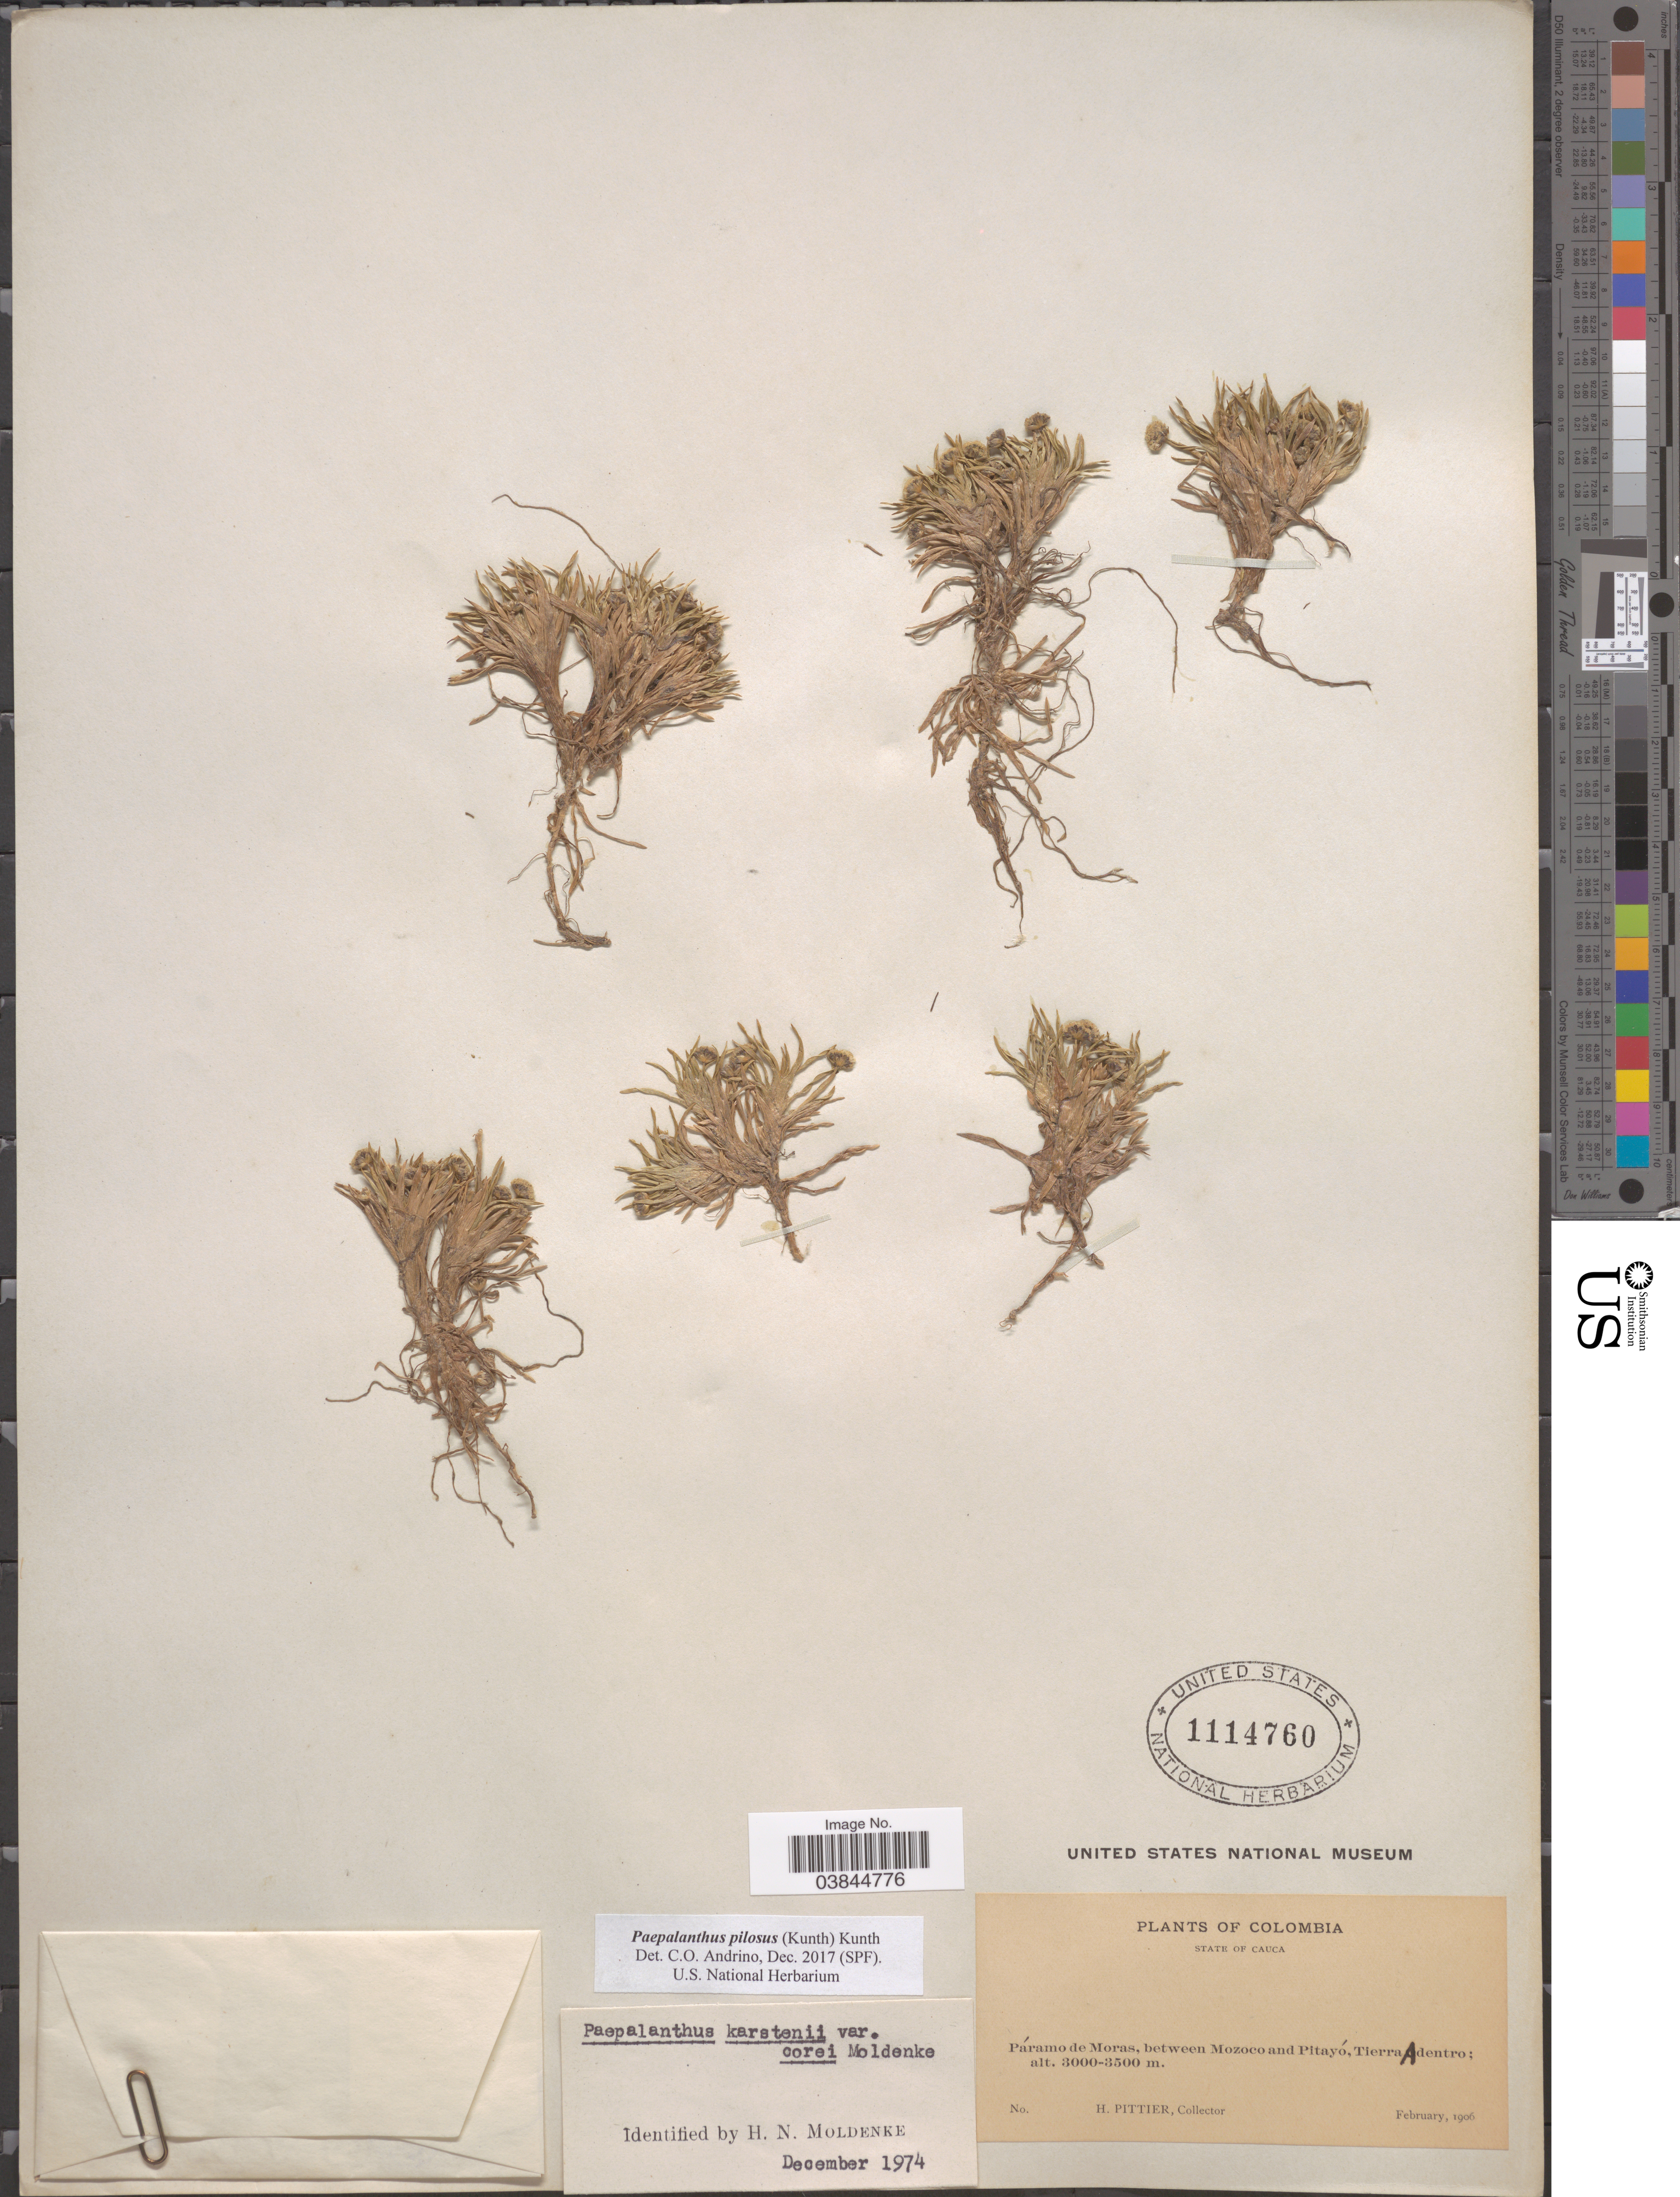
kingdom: Plantae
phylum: Tracheophyta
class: Liliopsida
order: Poales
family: Eriocaulaceae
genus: Paepalanthus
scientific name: Paepalanthus pilosus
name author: (Kunth) Kunth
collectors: H. F. Pittier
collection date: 1906-02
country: Colombia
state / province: Cauca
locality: Páramo de Moras, between Mozoco and Pitayó, Tierra Adentro.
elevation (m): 3000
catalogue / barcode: US 1114760